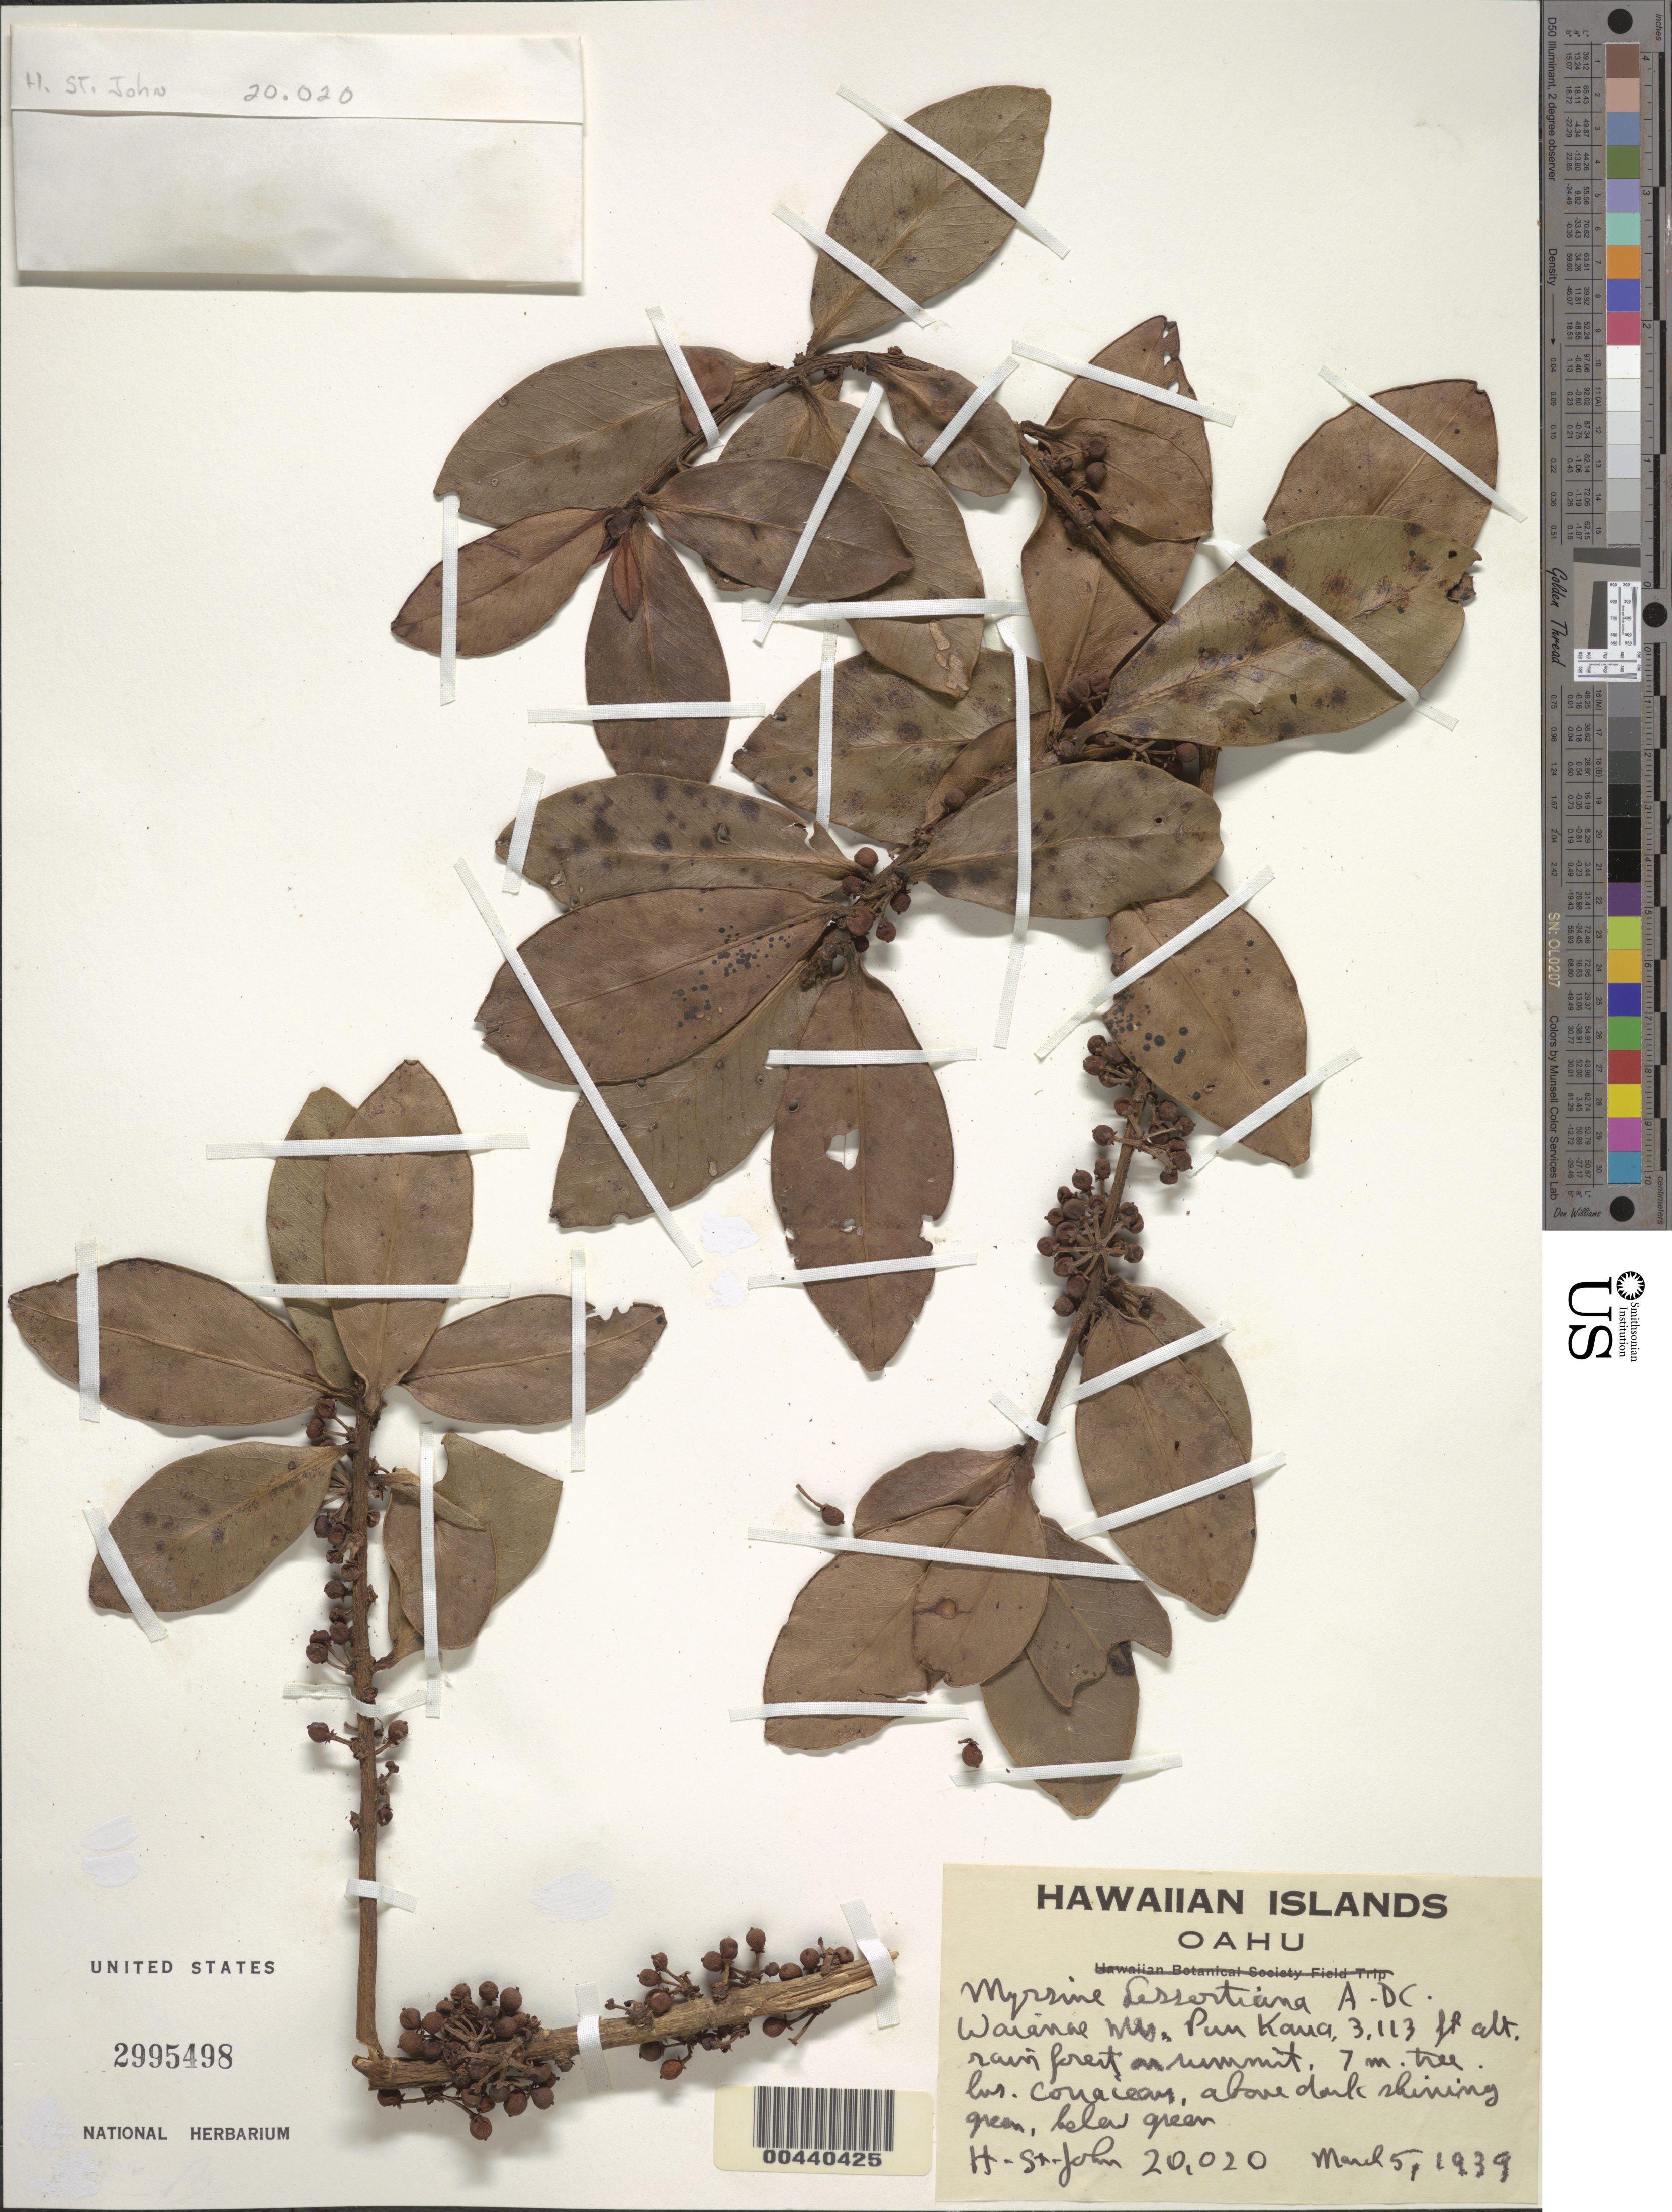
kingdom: Plantae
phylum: Tracheophyta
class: Magnoliopsida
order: Ericales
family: Primulaceae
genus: Myrsine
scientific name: Myrsine lessertiana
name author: A. DC.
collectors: H. St. John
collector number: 20020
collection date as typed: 5 Mar 1939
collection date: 1939-03-05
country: United States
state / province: Hawaii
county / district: Honolulu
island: Oahu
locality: Waianae Mts. Puu Kaua, rain forest on summit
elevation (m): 949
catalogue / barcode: US 2995498